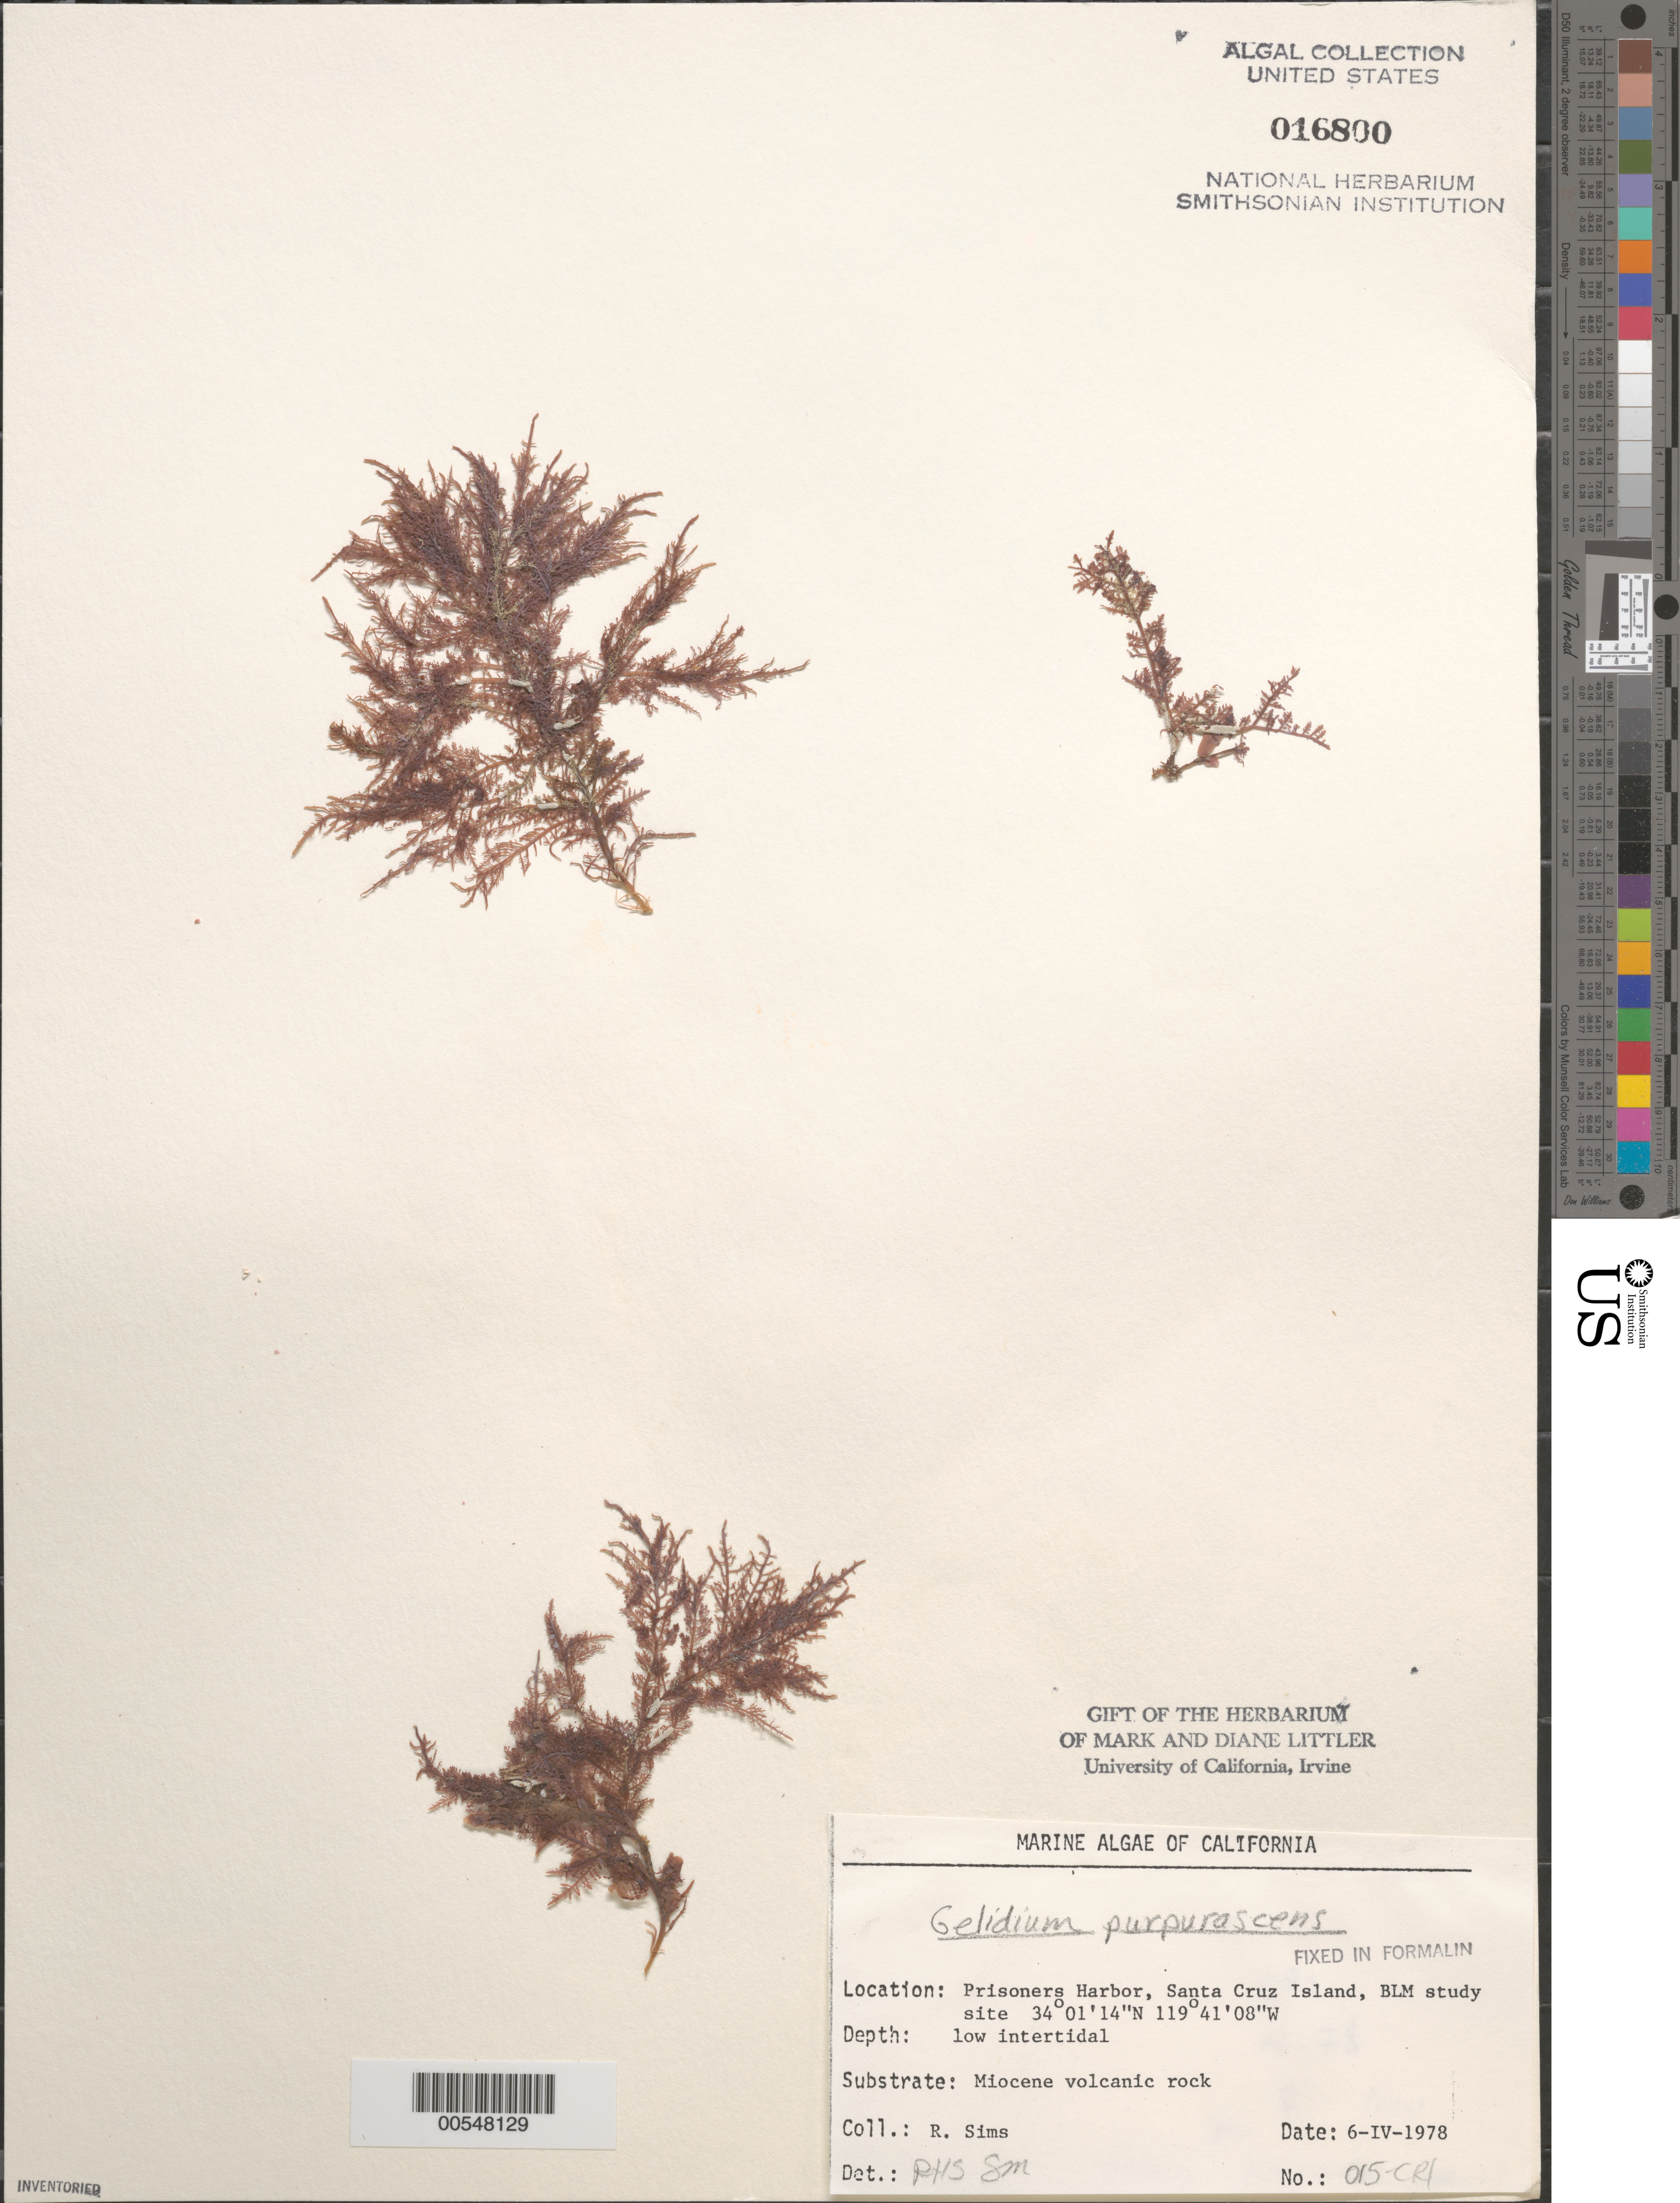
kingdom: Plantae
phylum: Rhodophyta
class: Florideophyceae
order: Gelidiales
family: Gelidiaceae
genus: Gelidium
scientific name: Gelidium purpurascens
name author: N.L. Gardner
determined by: Sims, Robert H.; Murray, S. N.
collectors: R. H. Sims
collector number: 015-cri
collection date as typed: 06 Apr 1978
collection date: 1978-04-06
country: United States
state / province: California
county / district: Santa Barbara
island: Santa Cruz Island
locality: Prisoners Harbor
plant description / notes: BLM-SOCALBIGHT Rocky Intertidal Survey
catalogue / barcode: US 16800